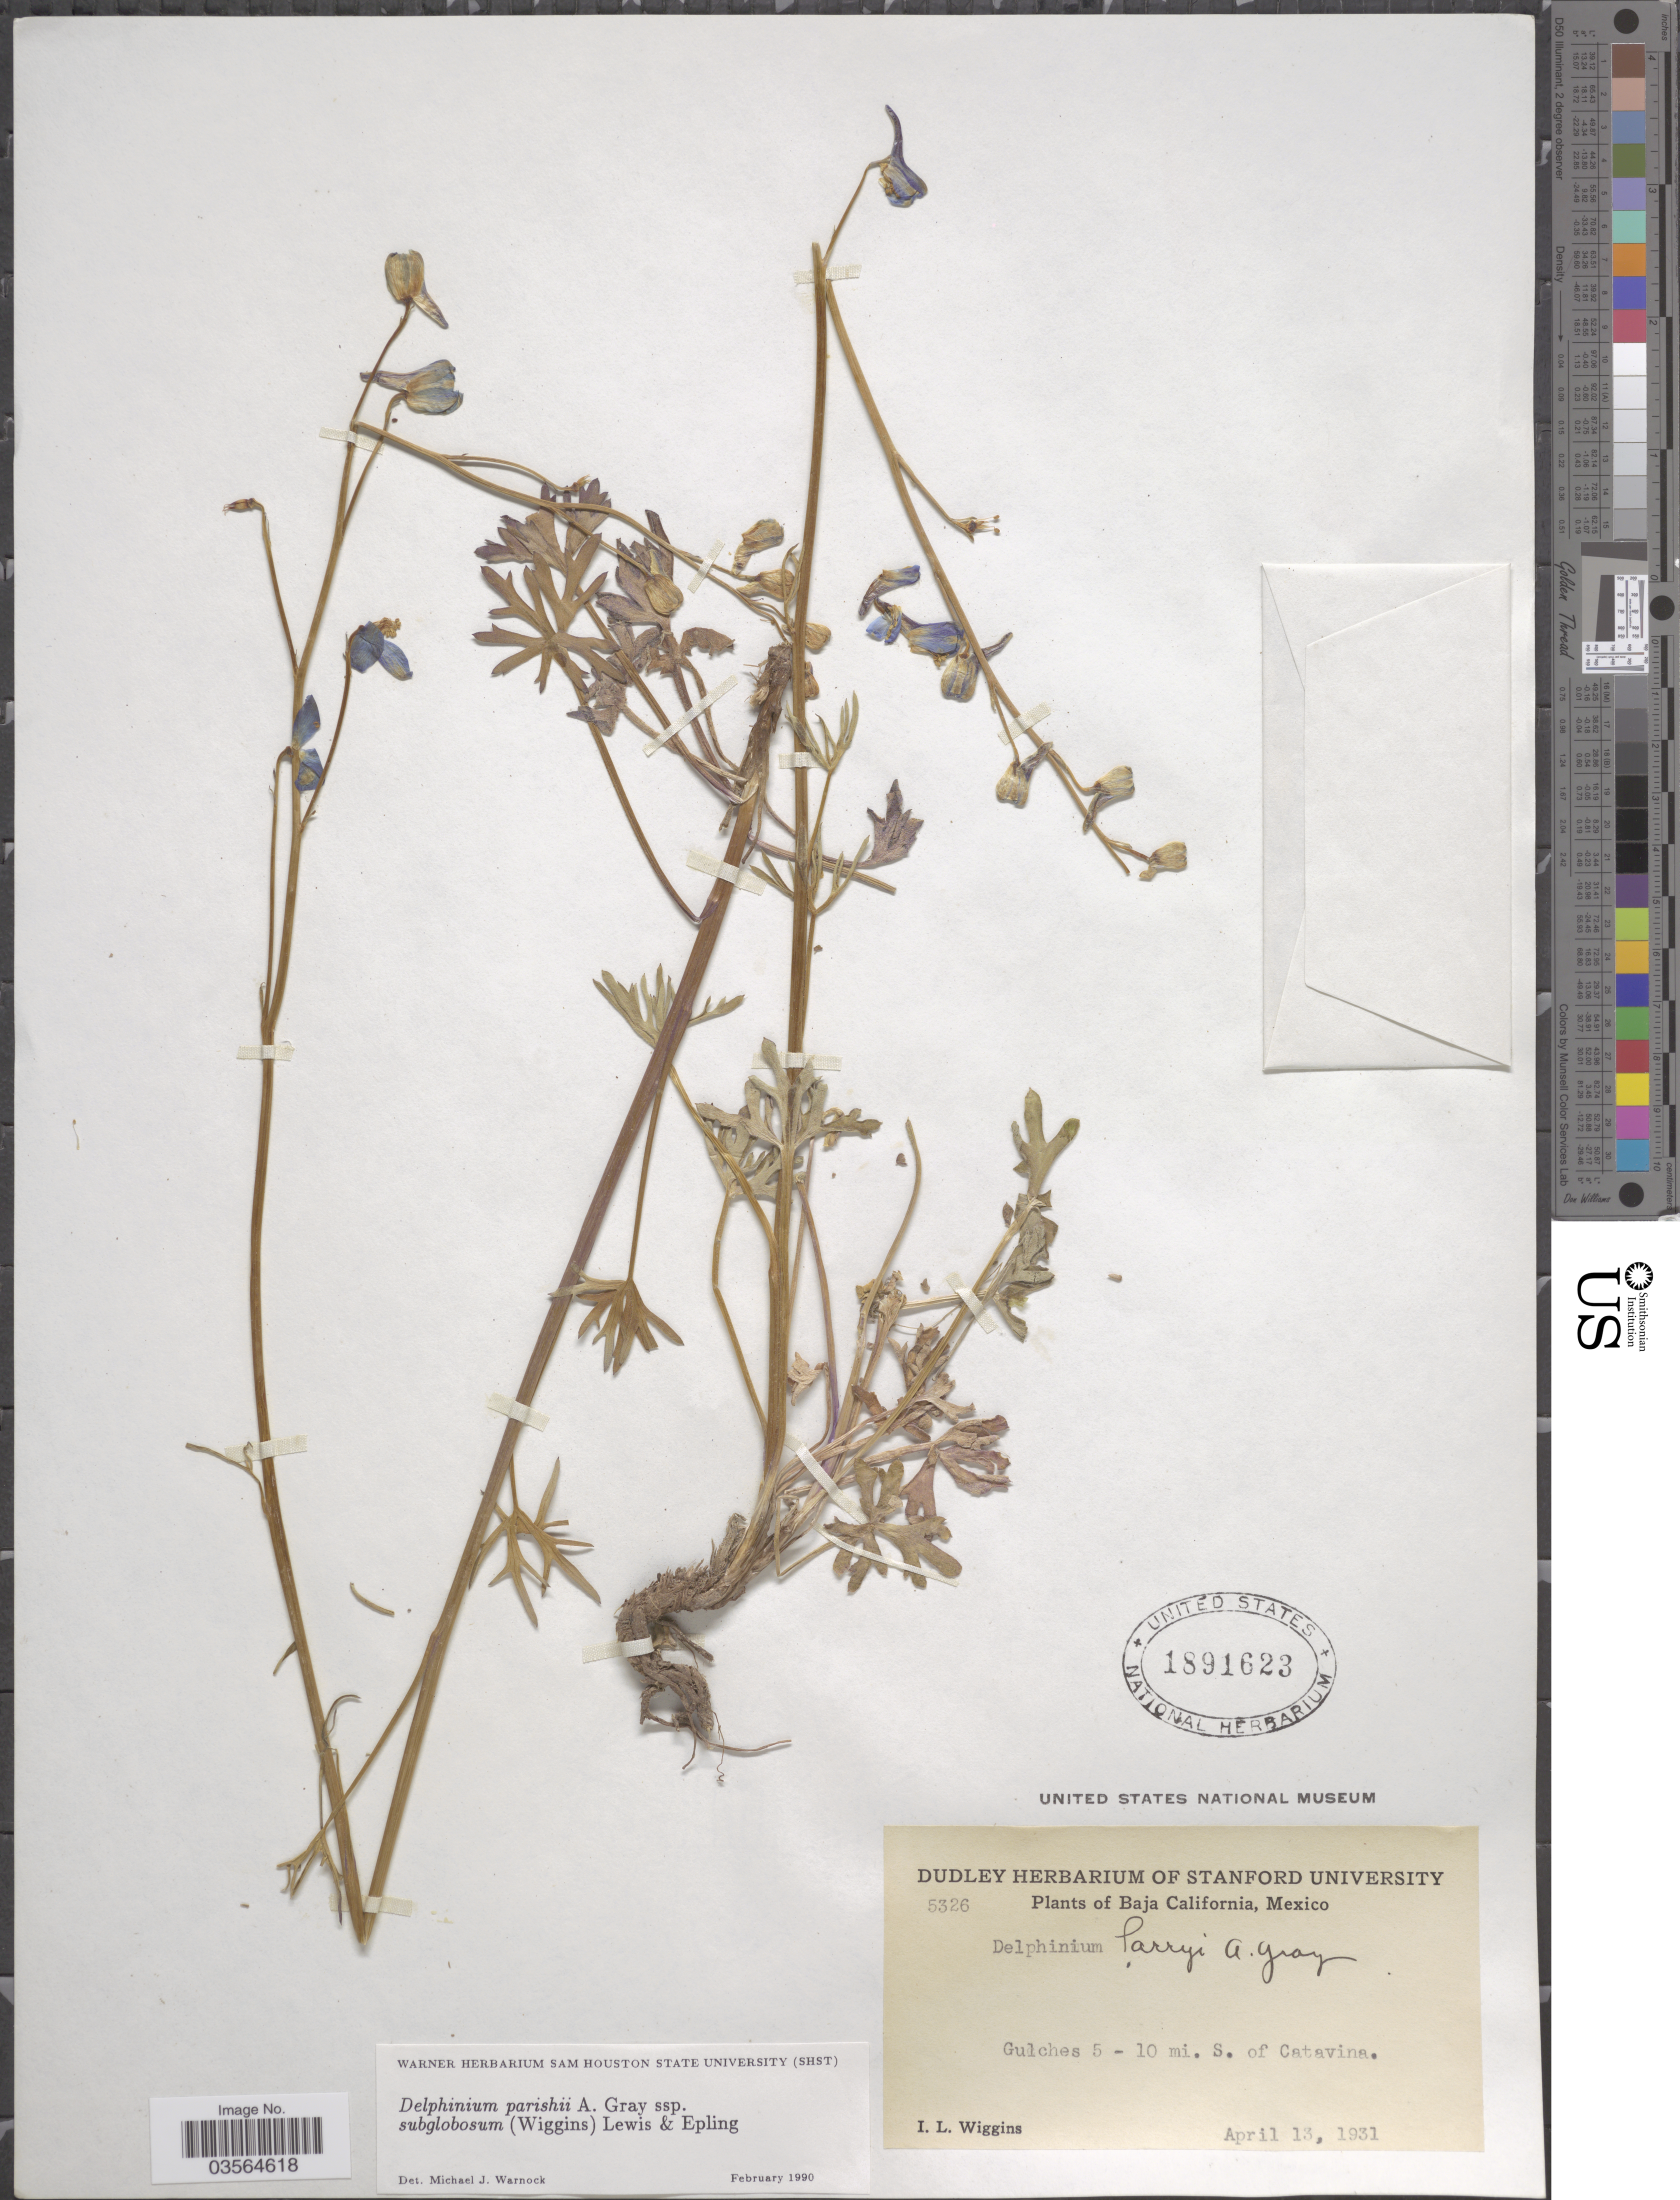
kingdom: Plantae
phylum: Tracheophyta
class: Magnoliopsida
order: Ranunculales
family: Ranunculaceae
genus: Delphinium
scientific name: Delphinium parishii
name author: A. Gray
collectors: I. L. Wiggins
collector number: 5326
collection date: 1931-04-13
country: Mexico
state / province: Baja California Norte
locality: Gulches 5 - 10 mi. S. of Catavina.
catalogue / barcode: US 1891623